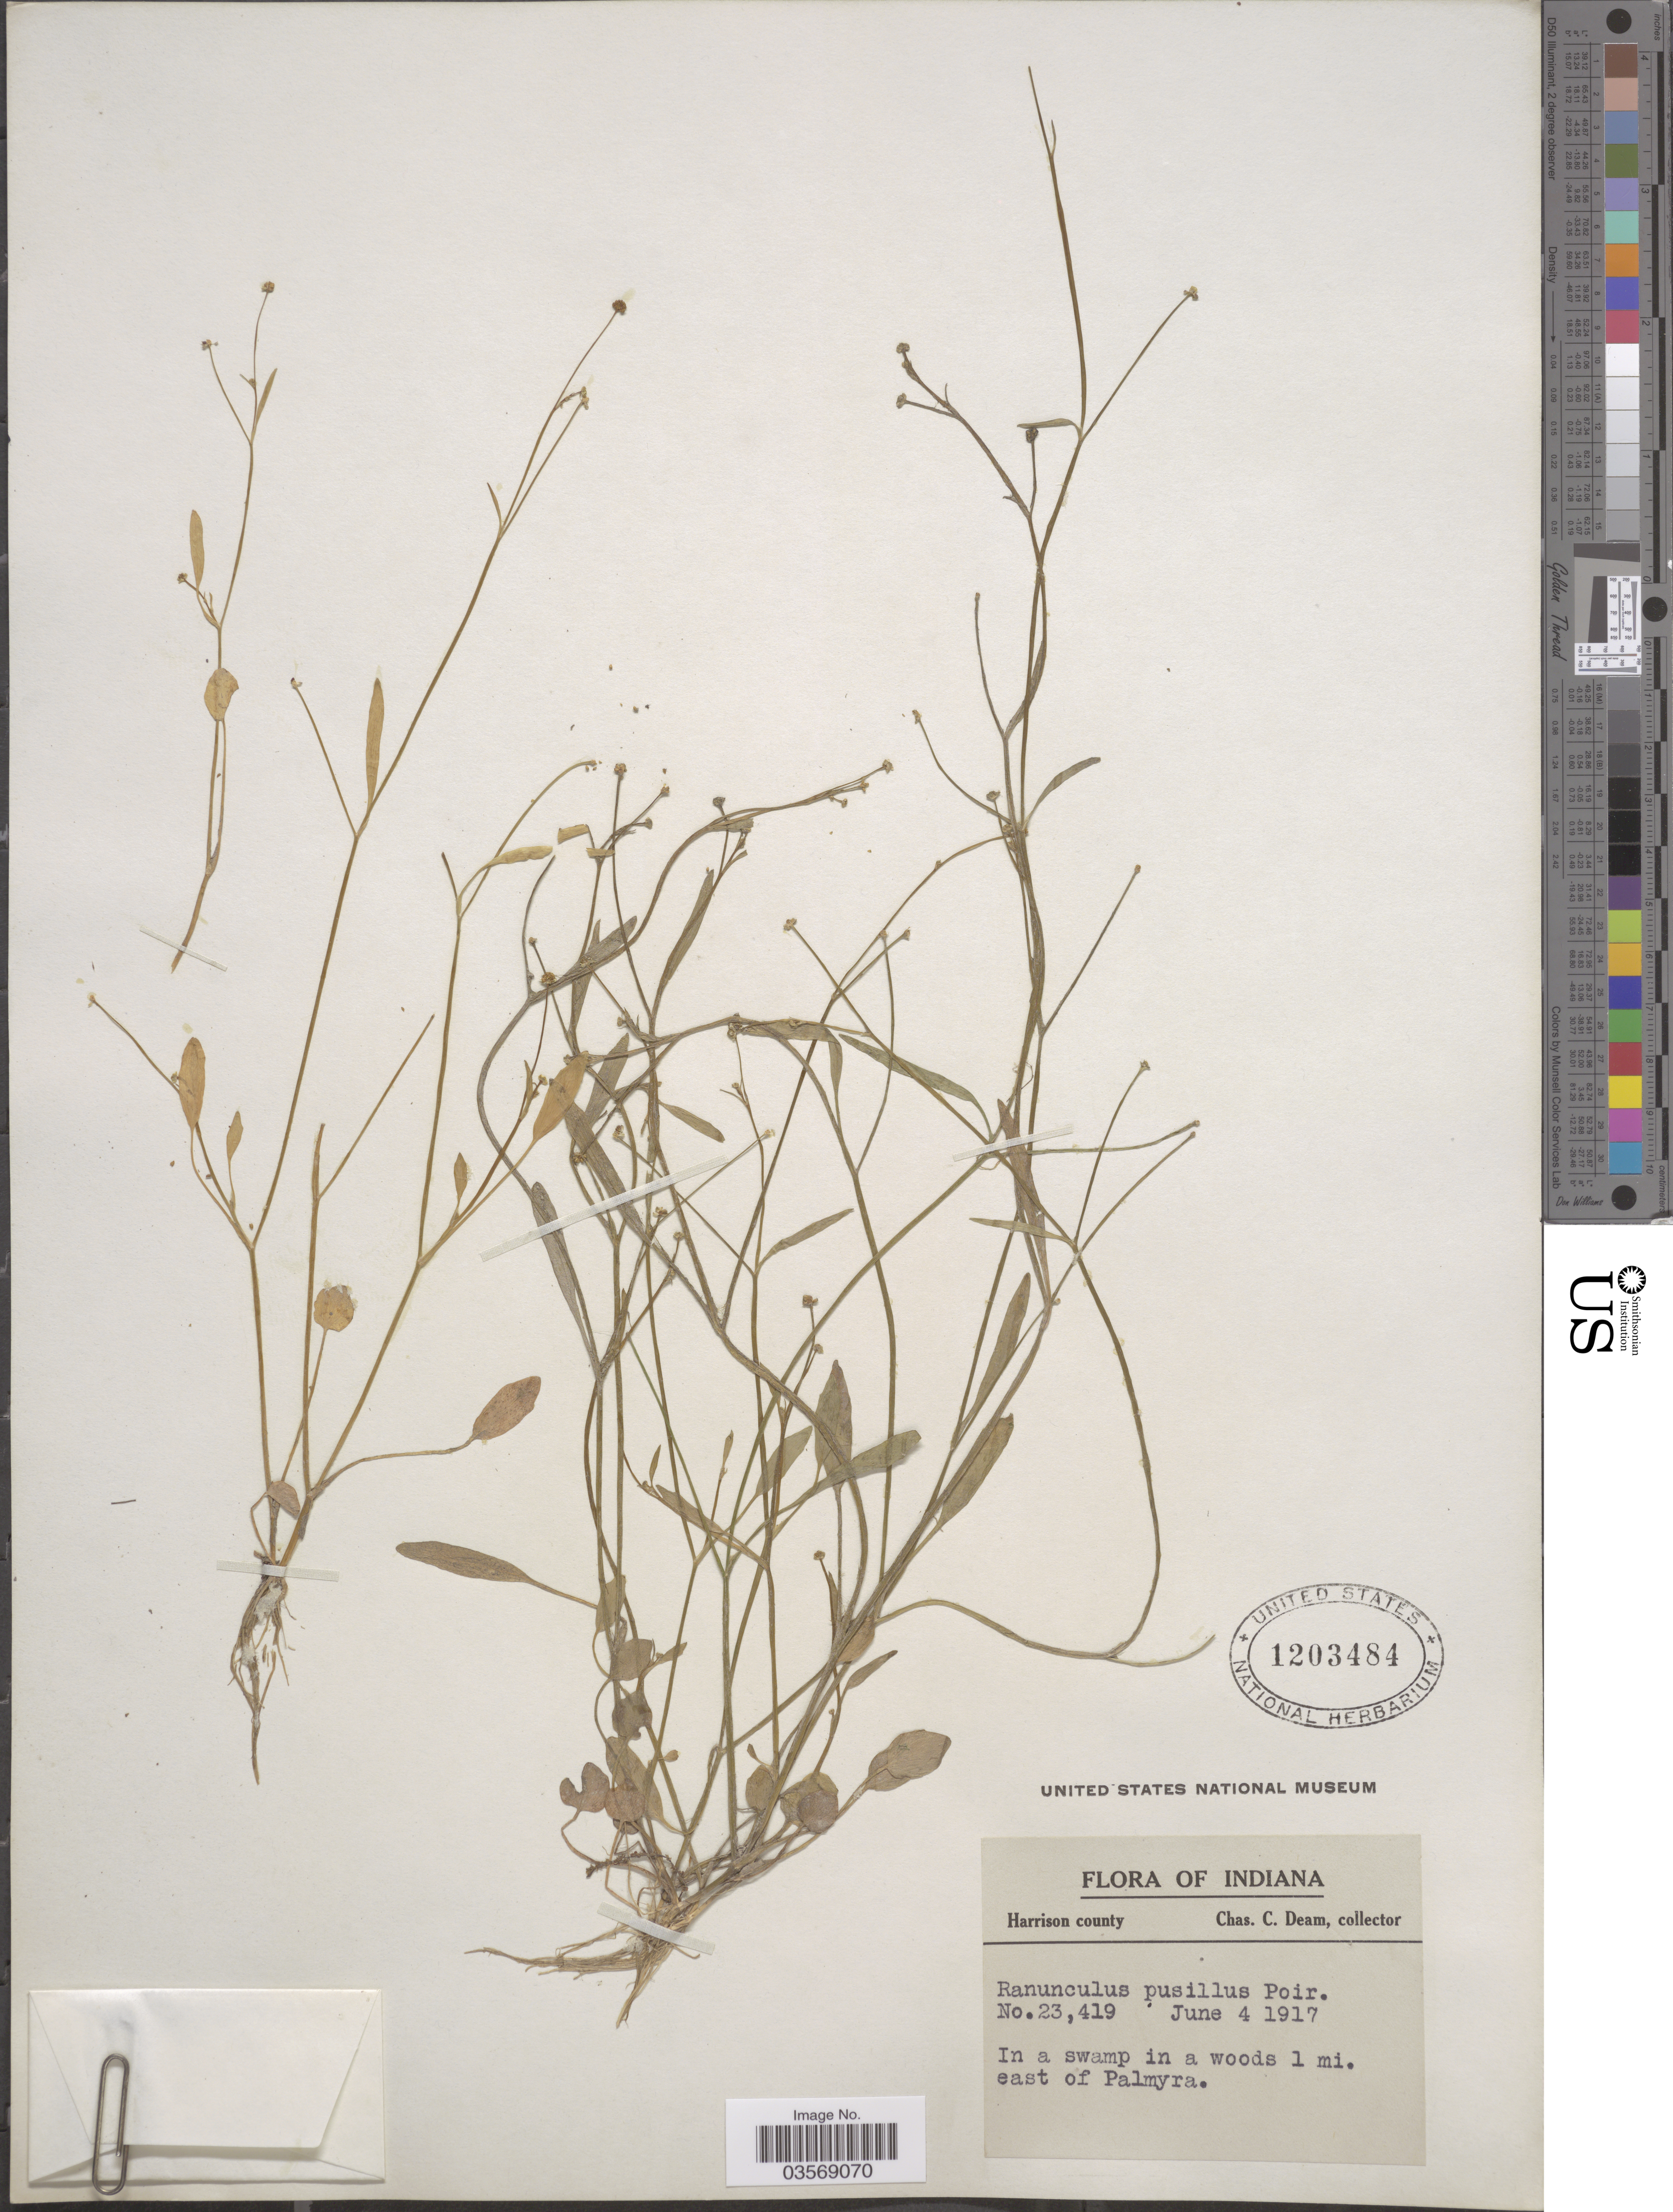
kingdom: Plantae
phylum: Tracheophyta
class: Magnoliopsida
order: Ranunculales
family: Ranunculaceae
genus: Ranunculus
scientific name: Ranunculus pusillus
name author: Poir.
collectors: C. C. Deam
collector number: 23419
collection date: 1917-06-04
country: United States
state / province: Indiana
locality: Harrison County. 1 mile east of Palmyra.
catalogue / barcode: US 1203484